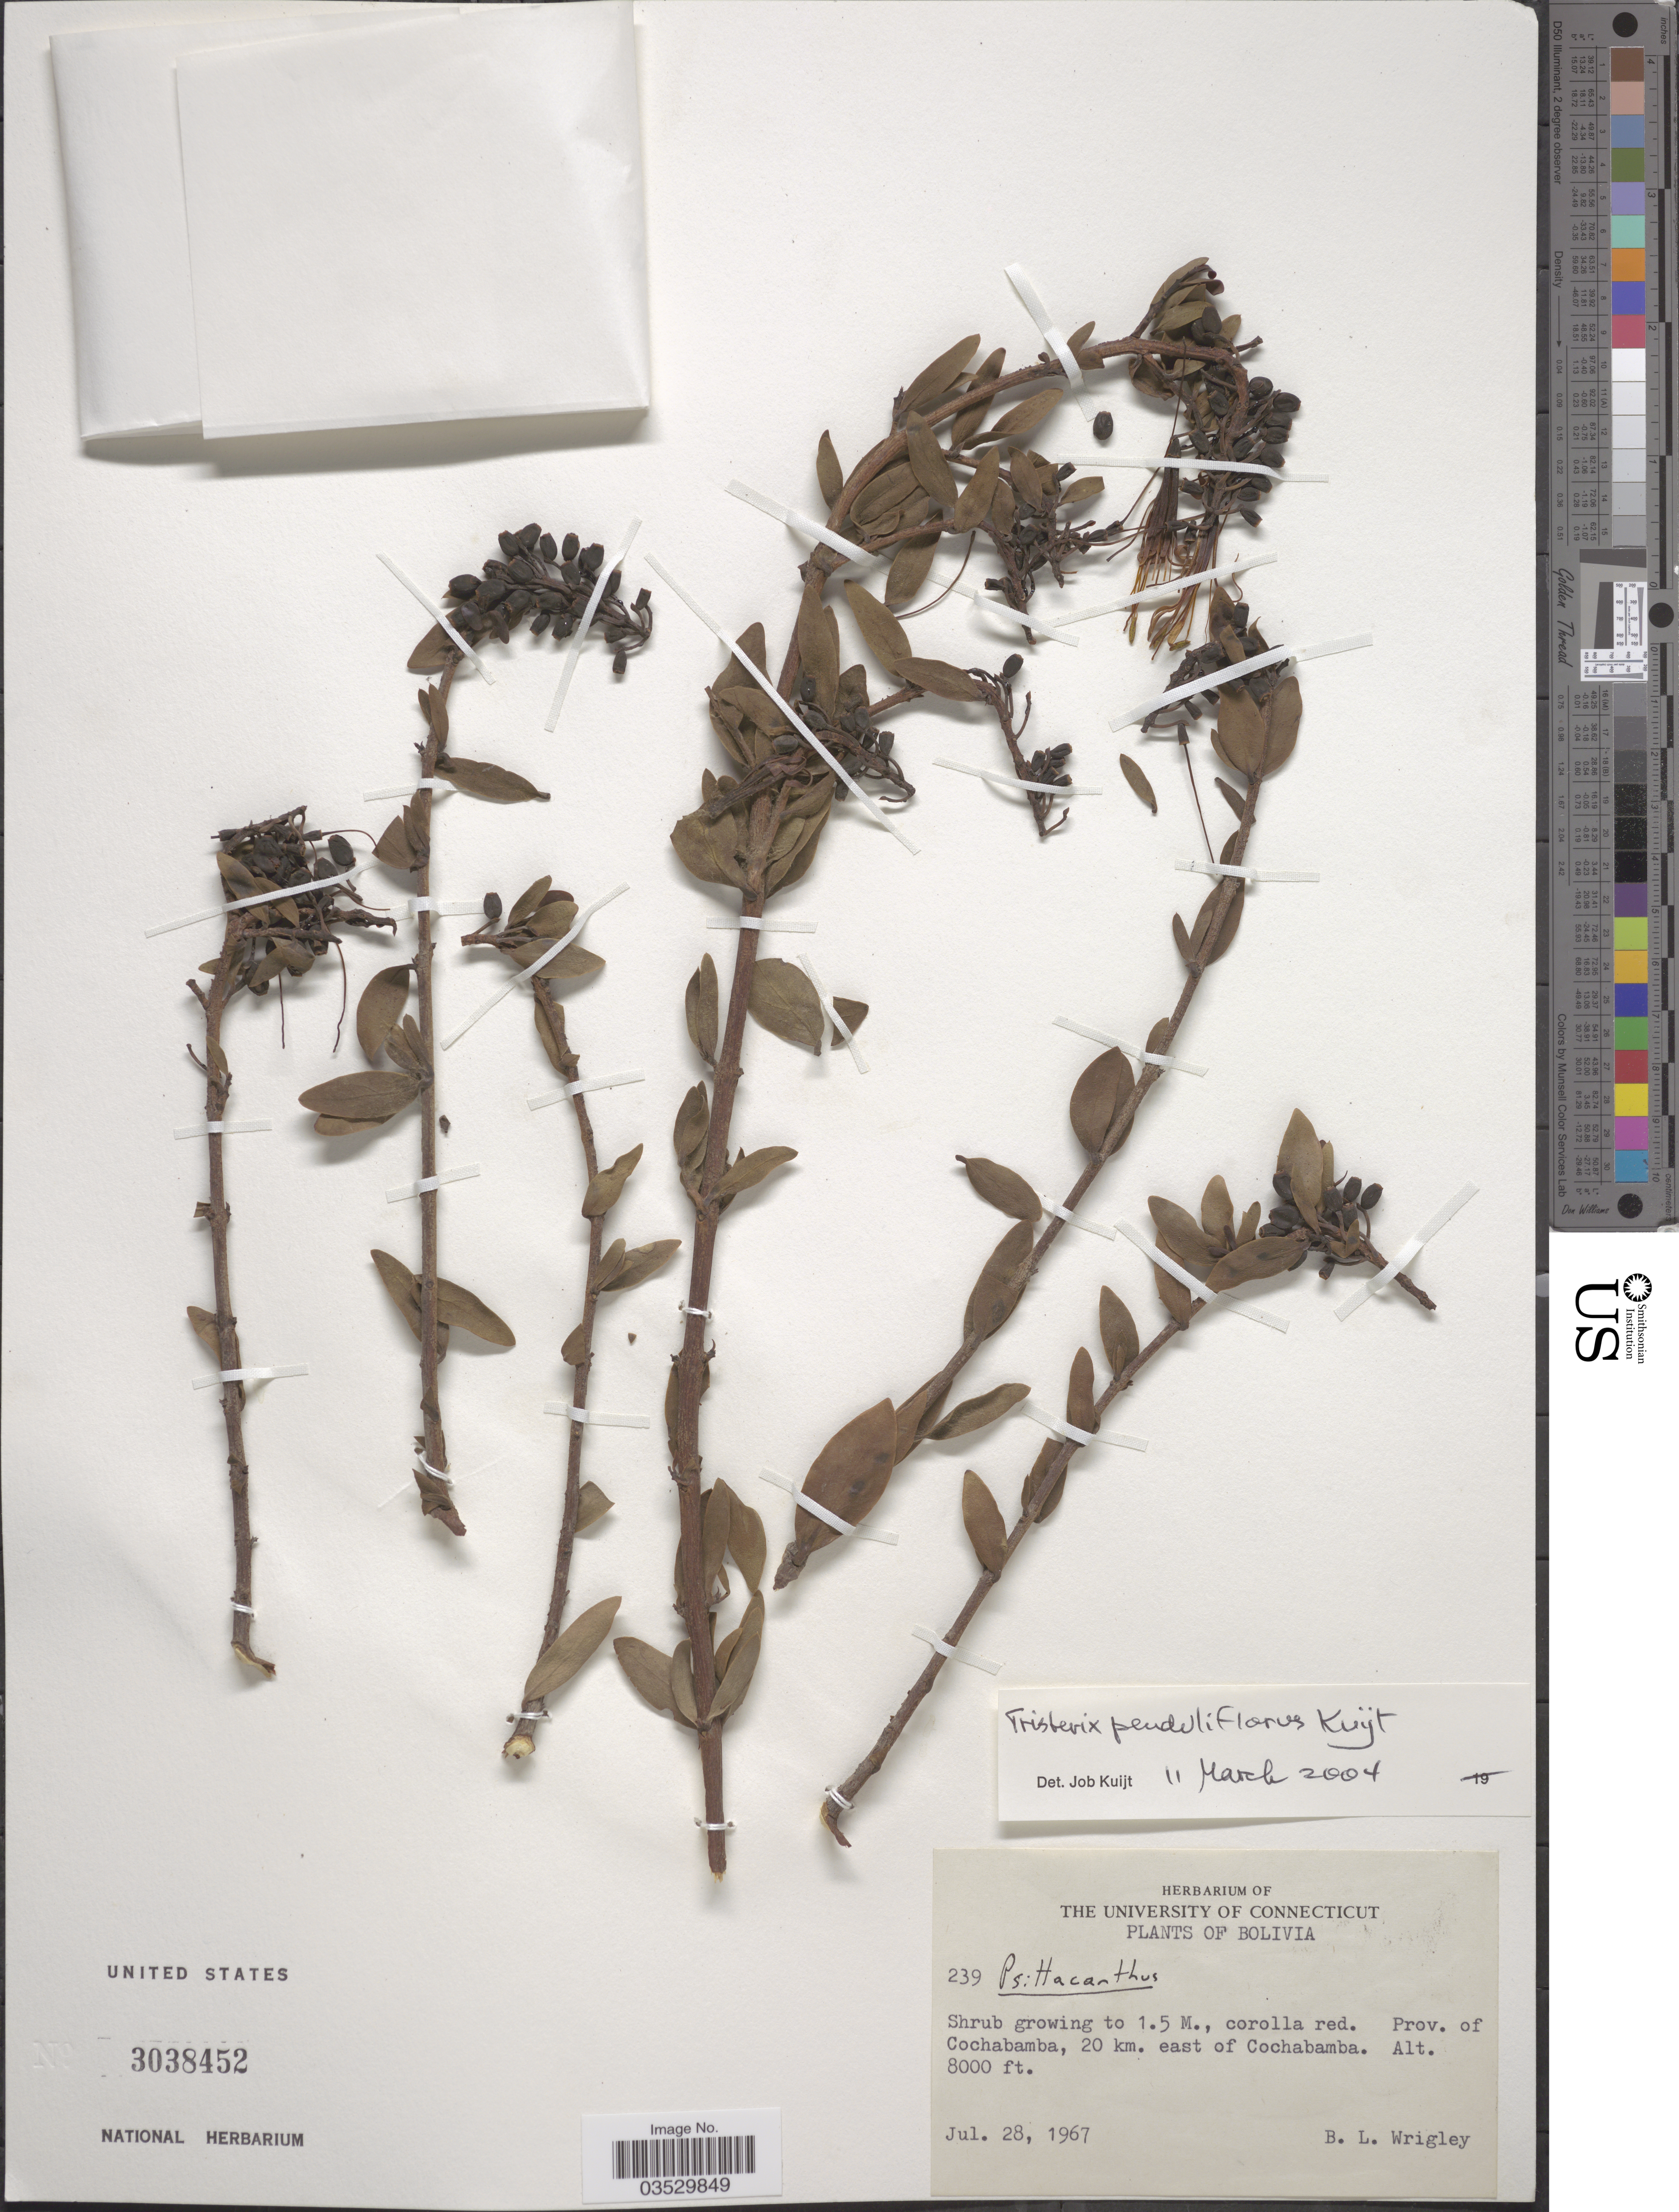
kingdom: Plantae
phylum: Tracheophyta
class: Magnoliopsida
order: Santalales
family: Loranthaceae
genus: Tristerix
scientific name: Tristerix penduliflorus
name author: Kuijt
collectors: B. L. Wrigley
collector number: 239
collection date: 1967-07-28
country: Bolivia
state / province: Cochabamba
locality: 20 km. east of Cochabamba.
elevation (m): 2438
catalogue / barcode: US 3038452